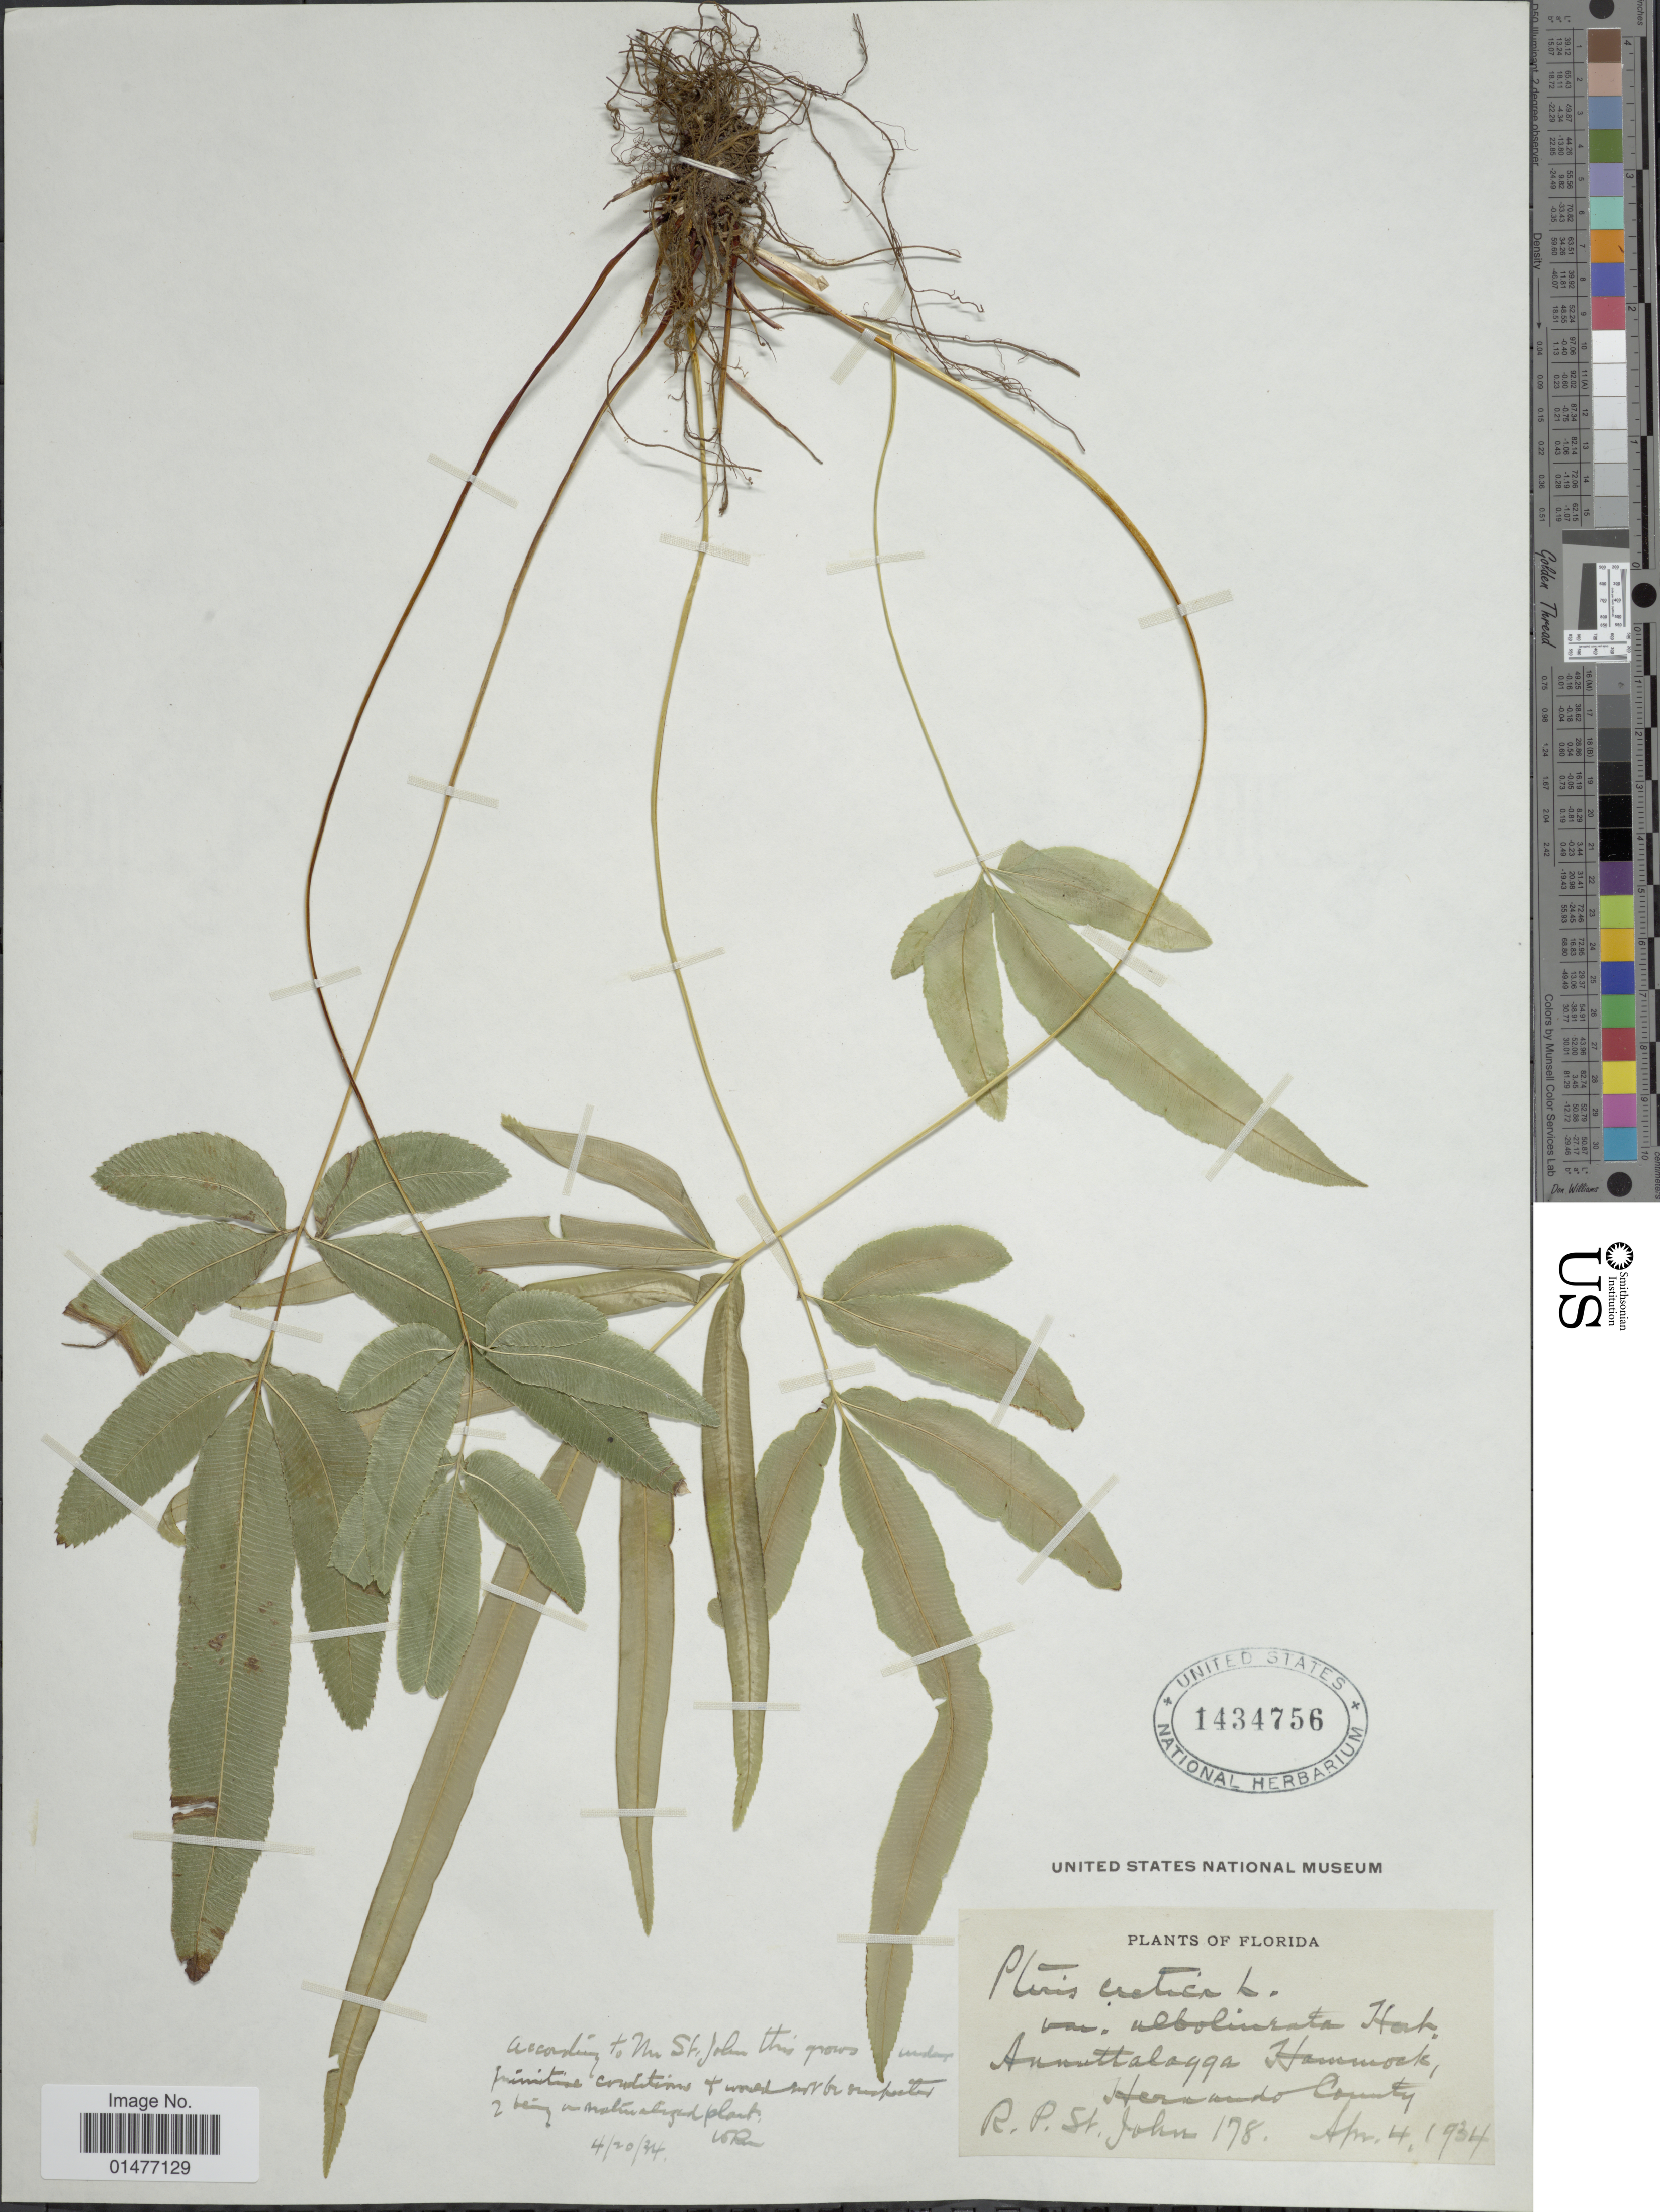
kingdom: Plantae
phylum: Tracheophyta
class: Polypodiopsida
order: Polypodiales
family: Pteridaceae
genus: Pteris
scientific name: Pteris cretica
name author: L.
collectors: R. P. St. John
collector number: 178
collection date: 1934-04-04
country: United States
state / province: Florida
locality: Annuttalagga hammwork, Hernando County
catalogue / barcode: US 1434756